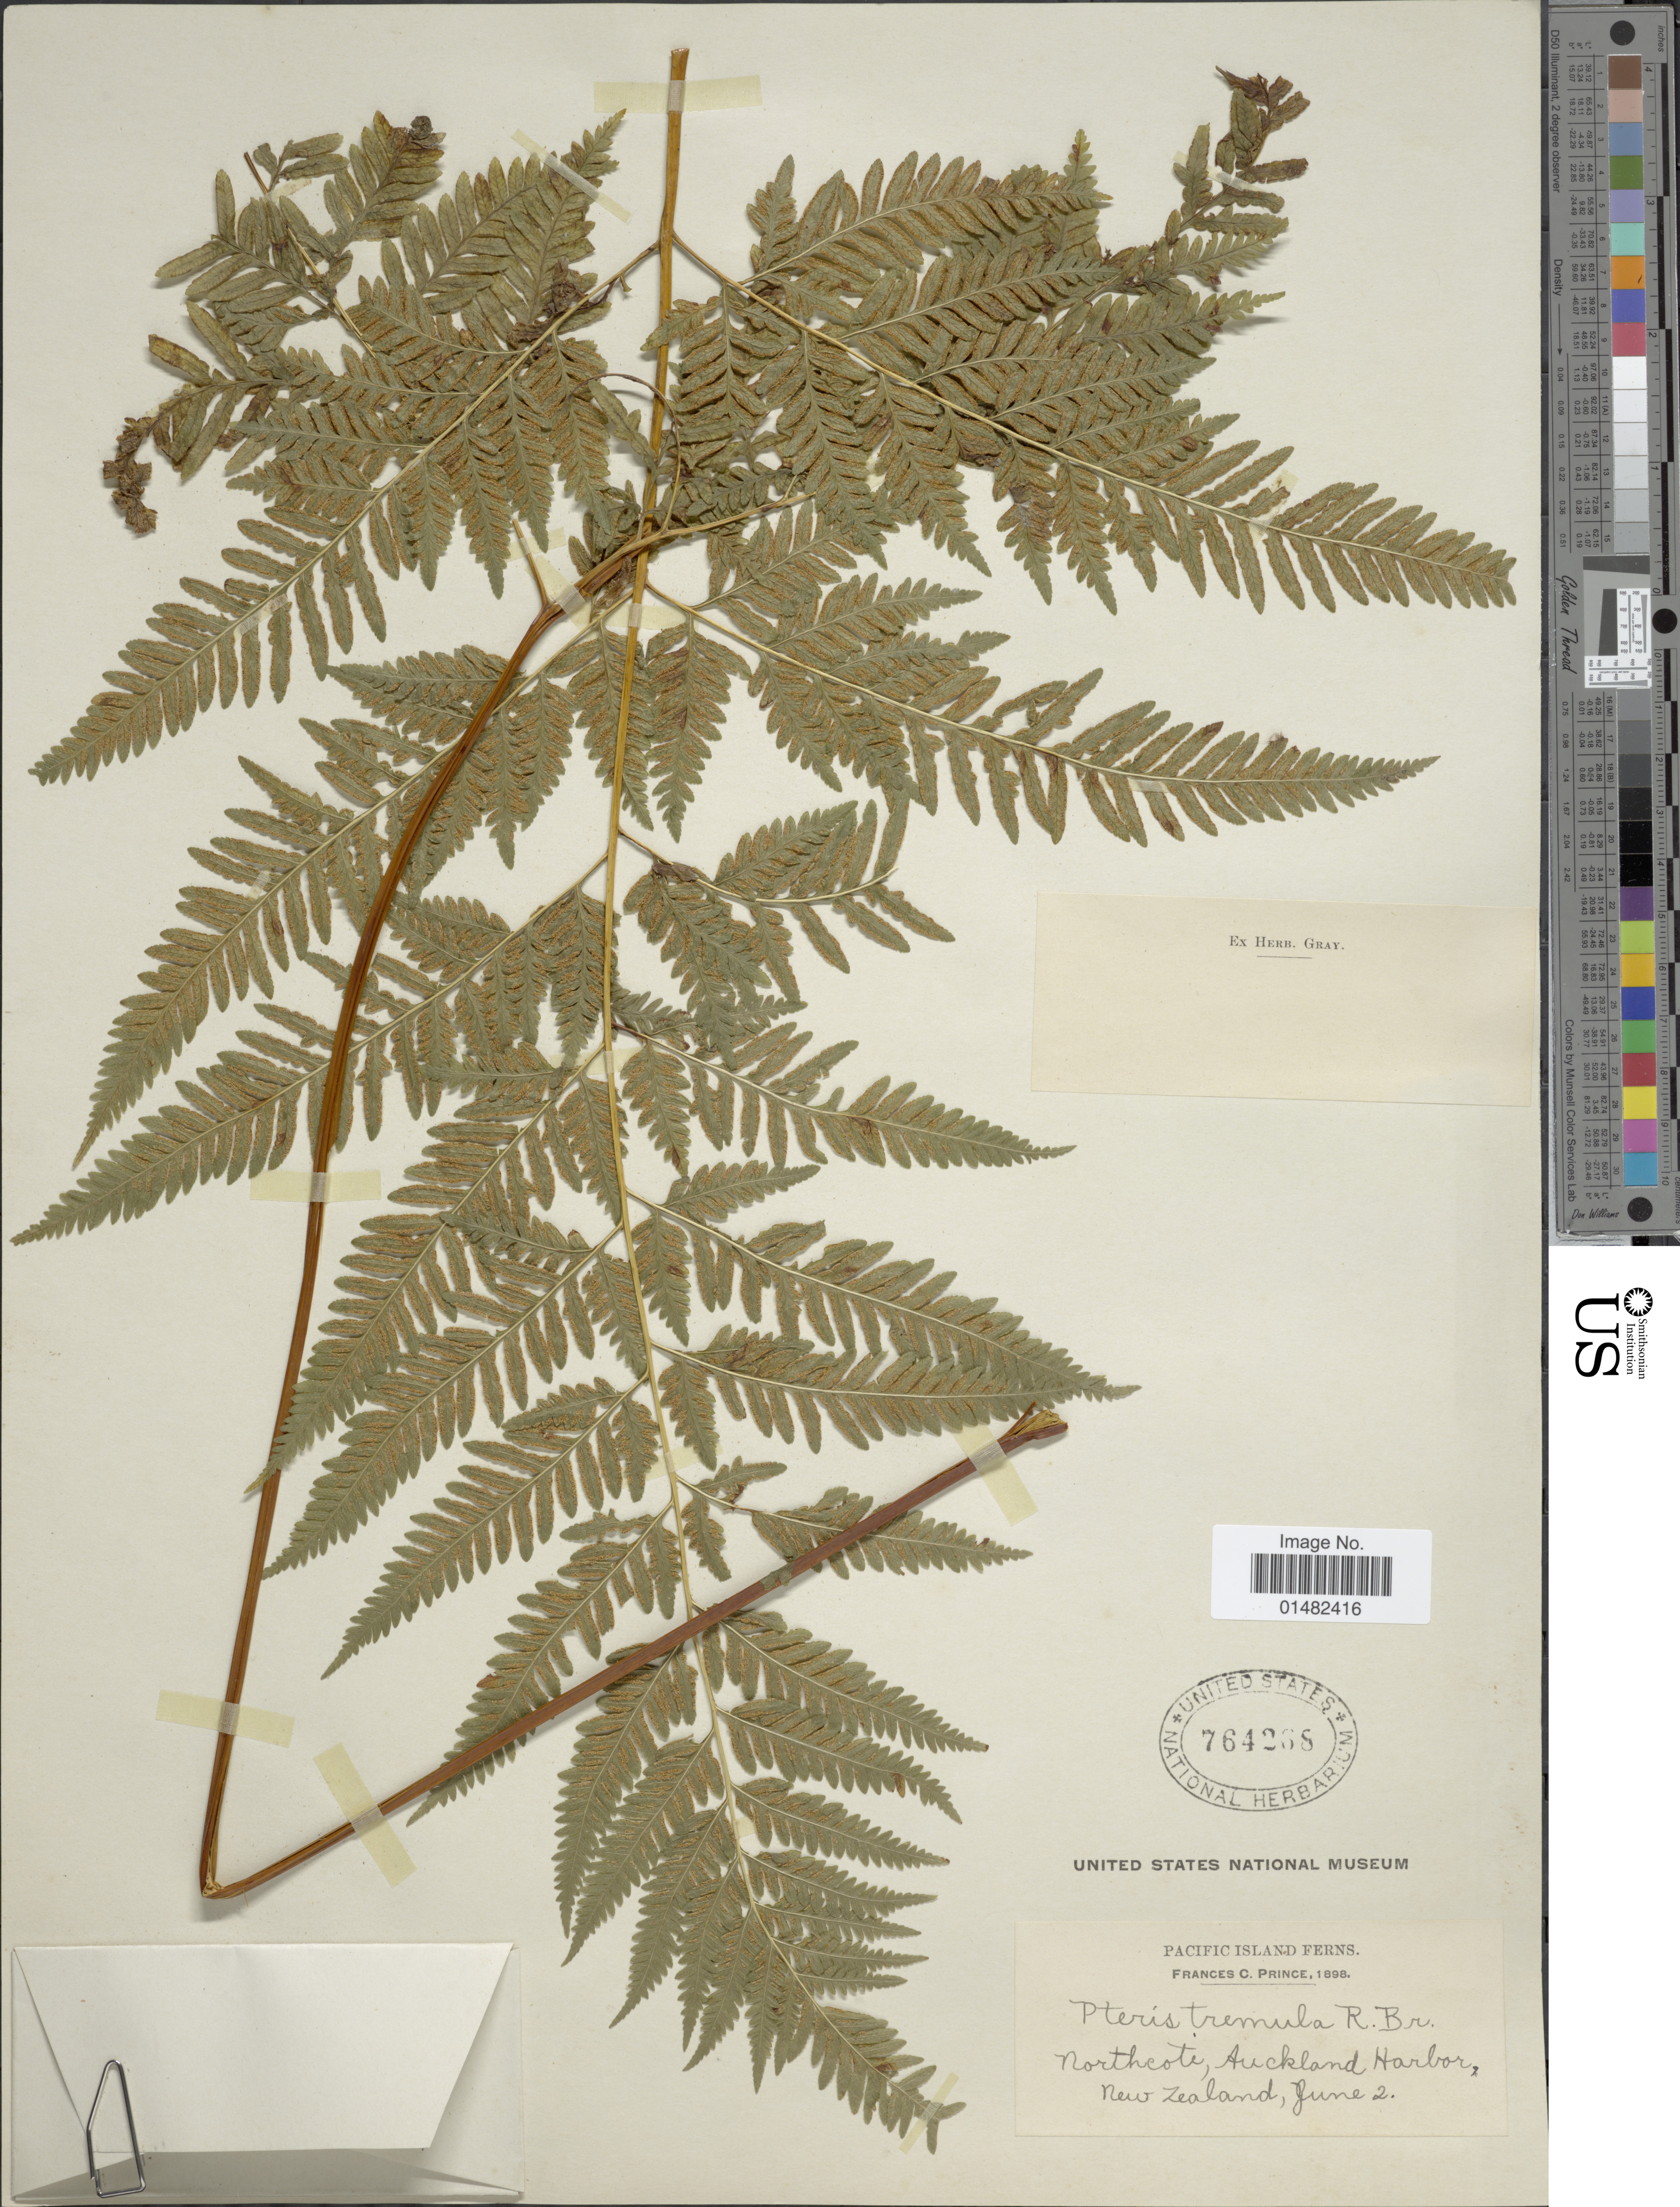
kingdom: Plantae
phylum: Tracheophyta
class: Polypodiopsida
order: Polypodiales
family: Pteridaceae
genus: Pteris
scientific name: Pteris tremula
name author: R. Br.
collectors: F. Prince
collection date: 1898-06-02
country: New Zealand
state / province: Auckland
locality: Pacific Island Ferns, Northcote, Auckland Harbor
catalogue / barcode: US 764268